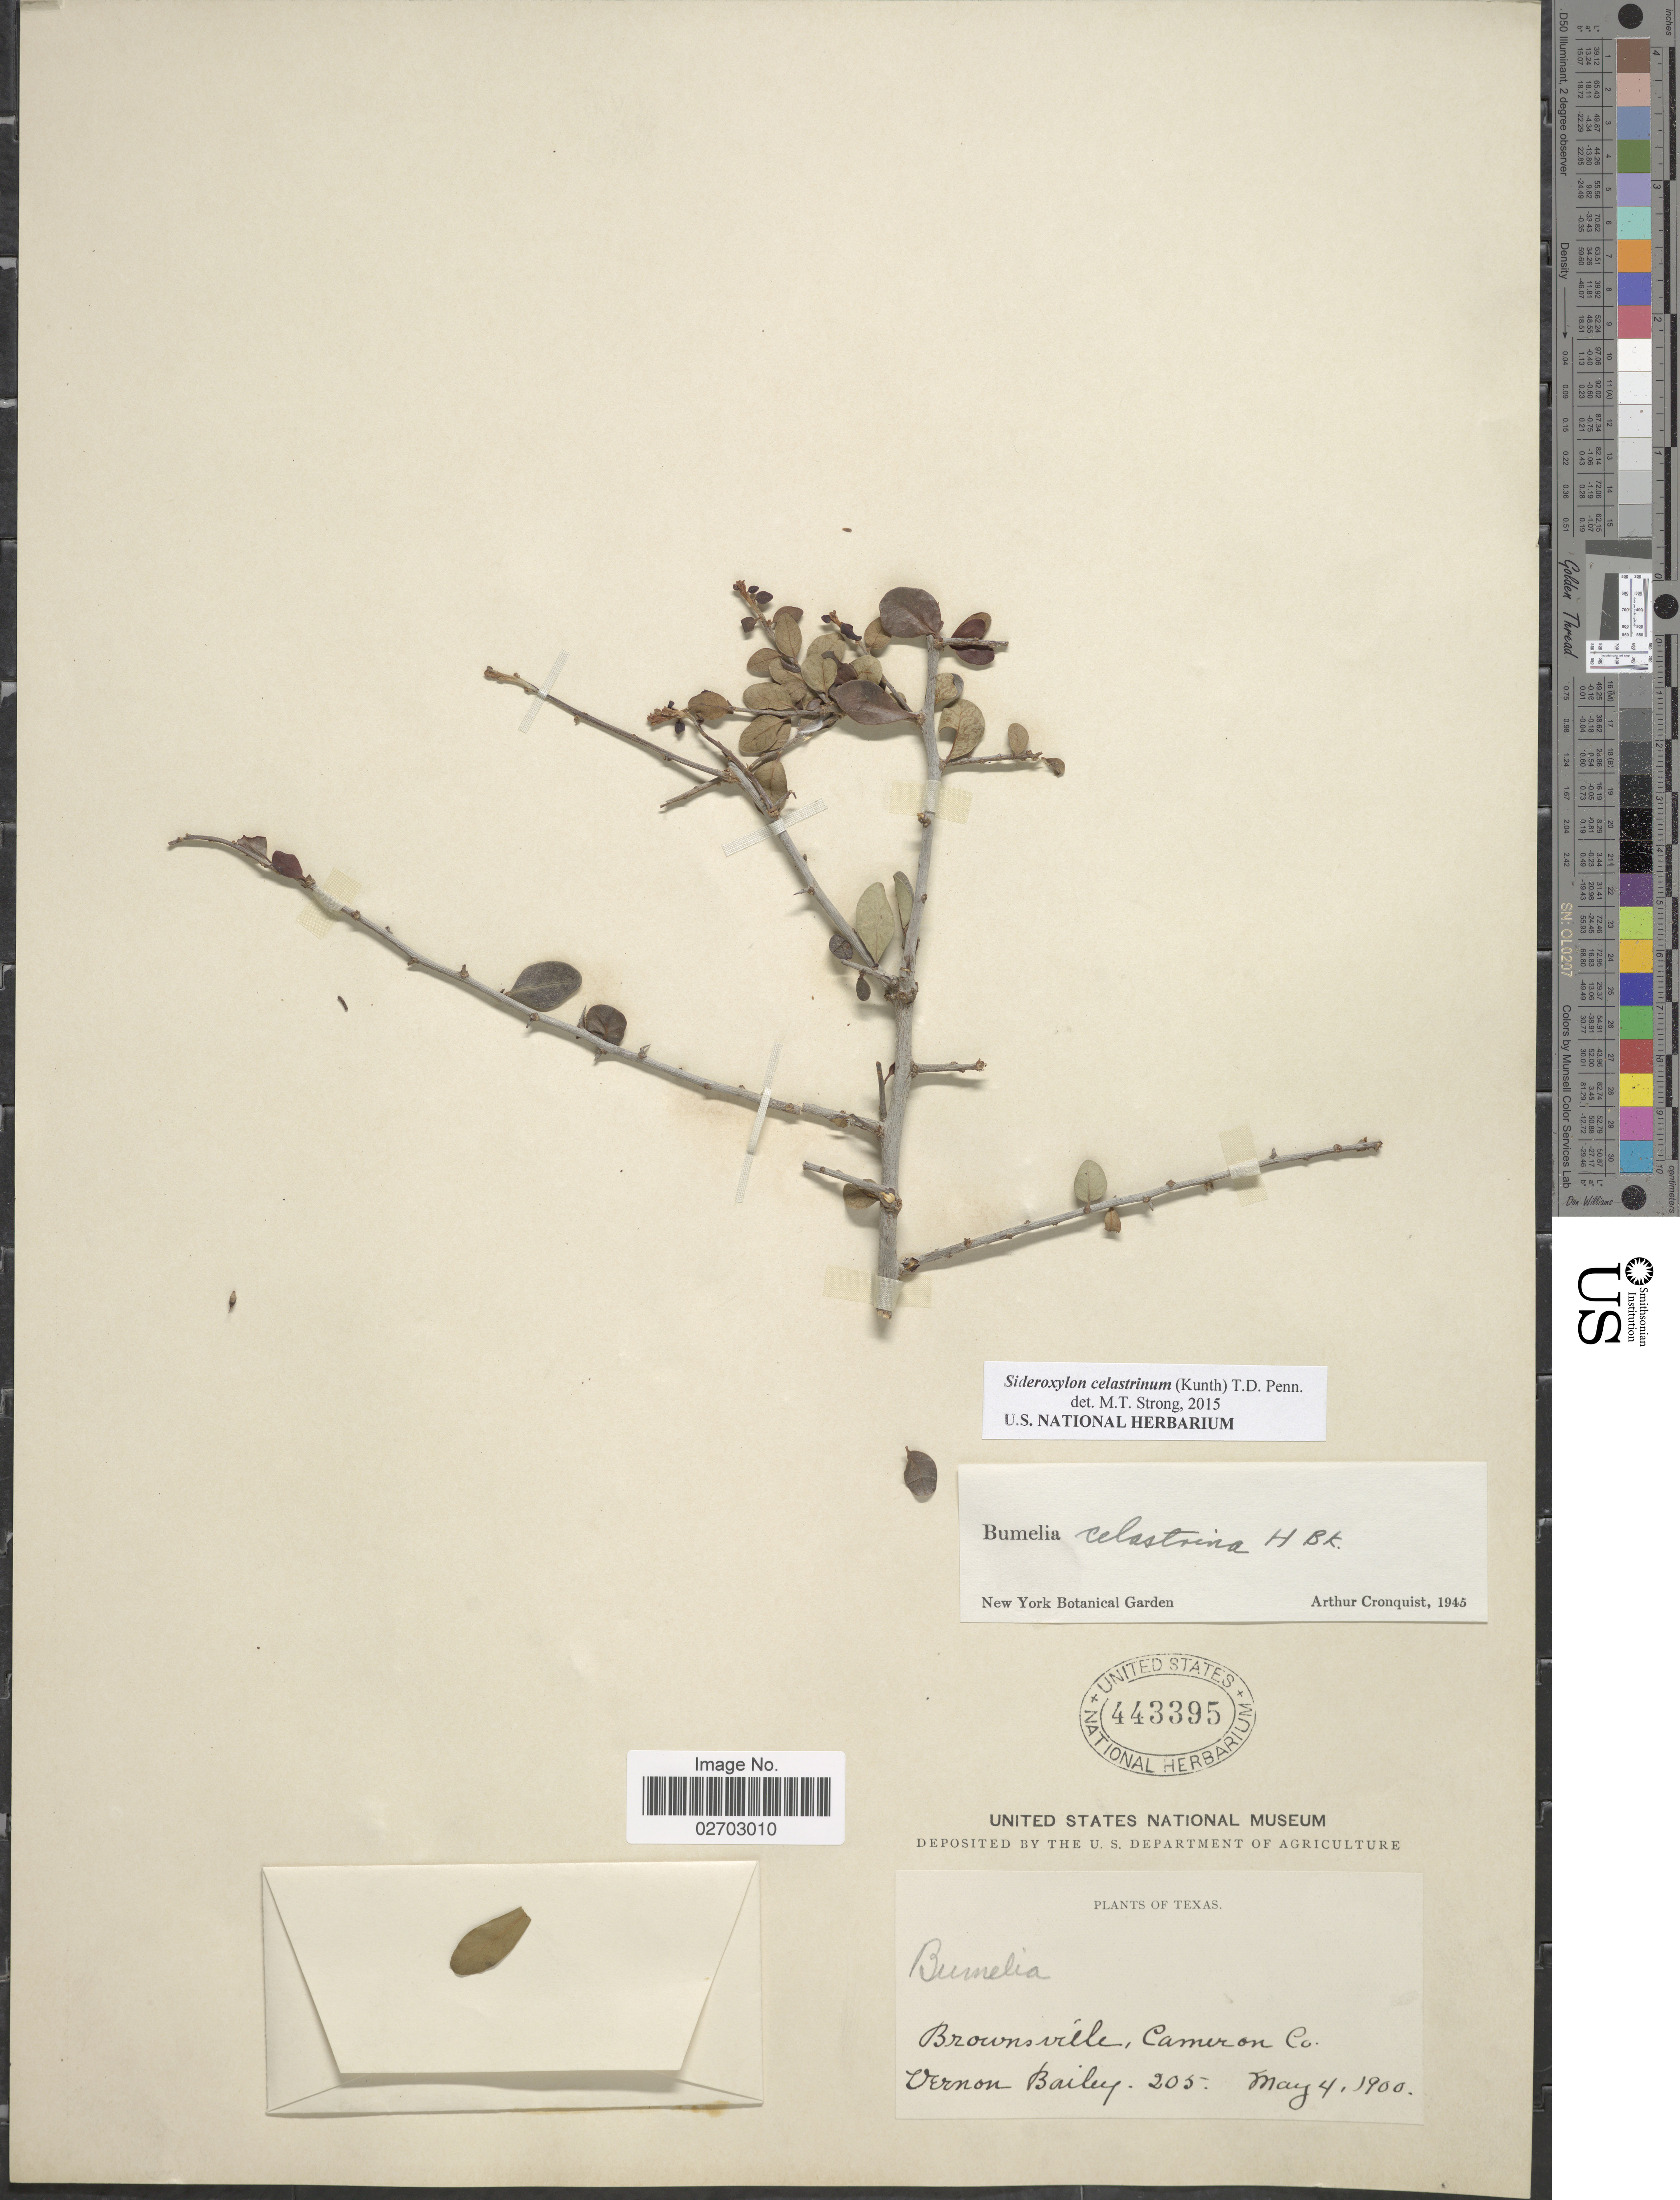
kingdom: Plantae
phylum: Tracheophyta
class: Magnoliopsida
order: Ericales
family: Sapotaceae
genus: Sideroxylon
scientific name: Sideroxylon celastrinum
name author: (Kunth) T.D. Penn.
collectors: V. O. Bailey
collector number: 205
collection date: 1900-05-04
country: United States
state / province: Texas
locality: Brownsville, Cameron Co.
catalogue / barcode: US 443395